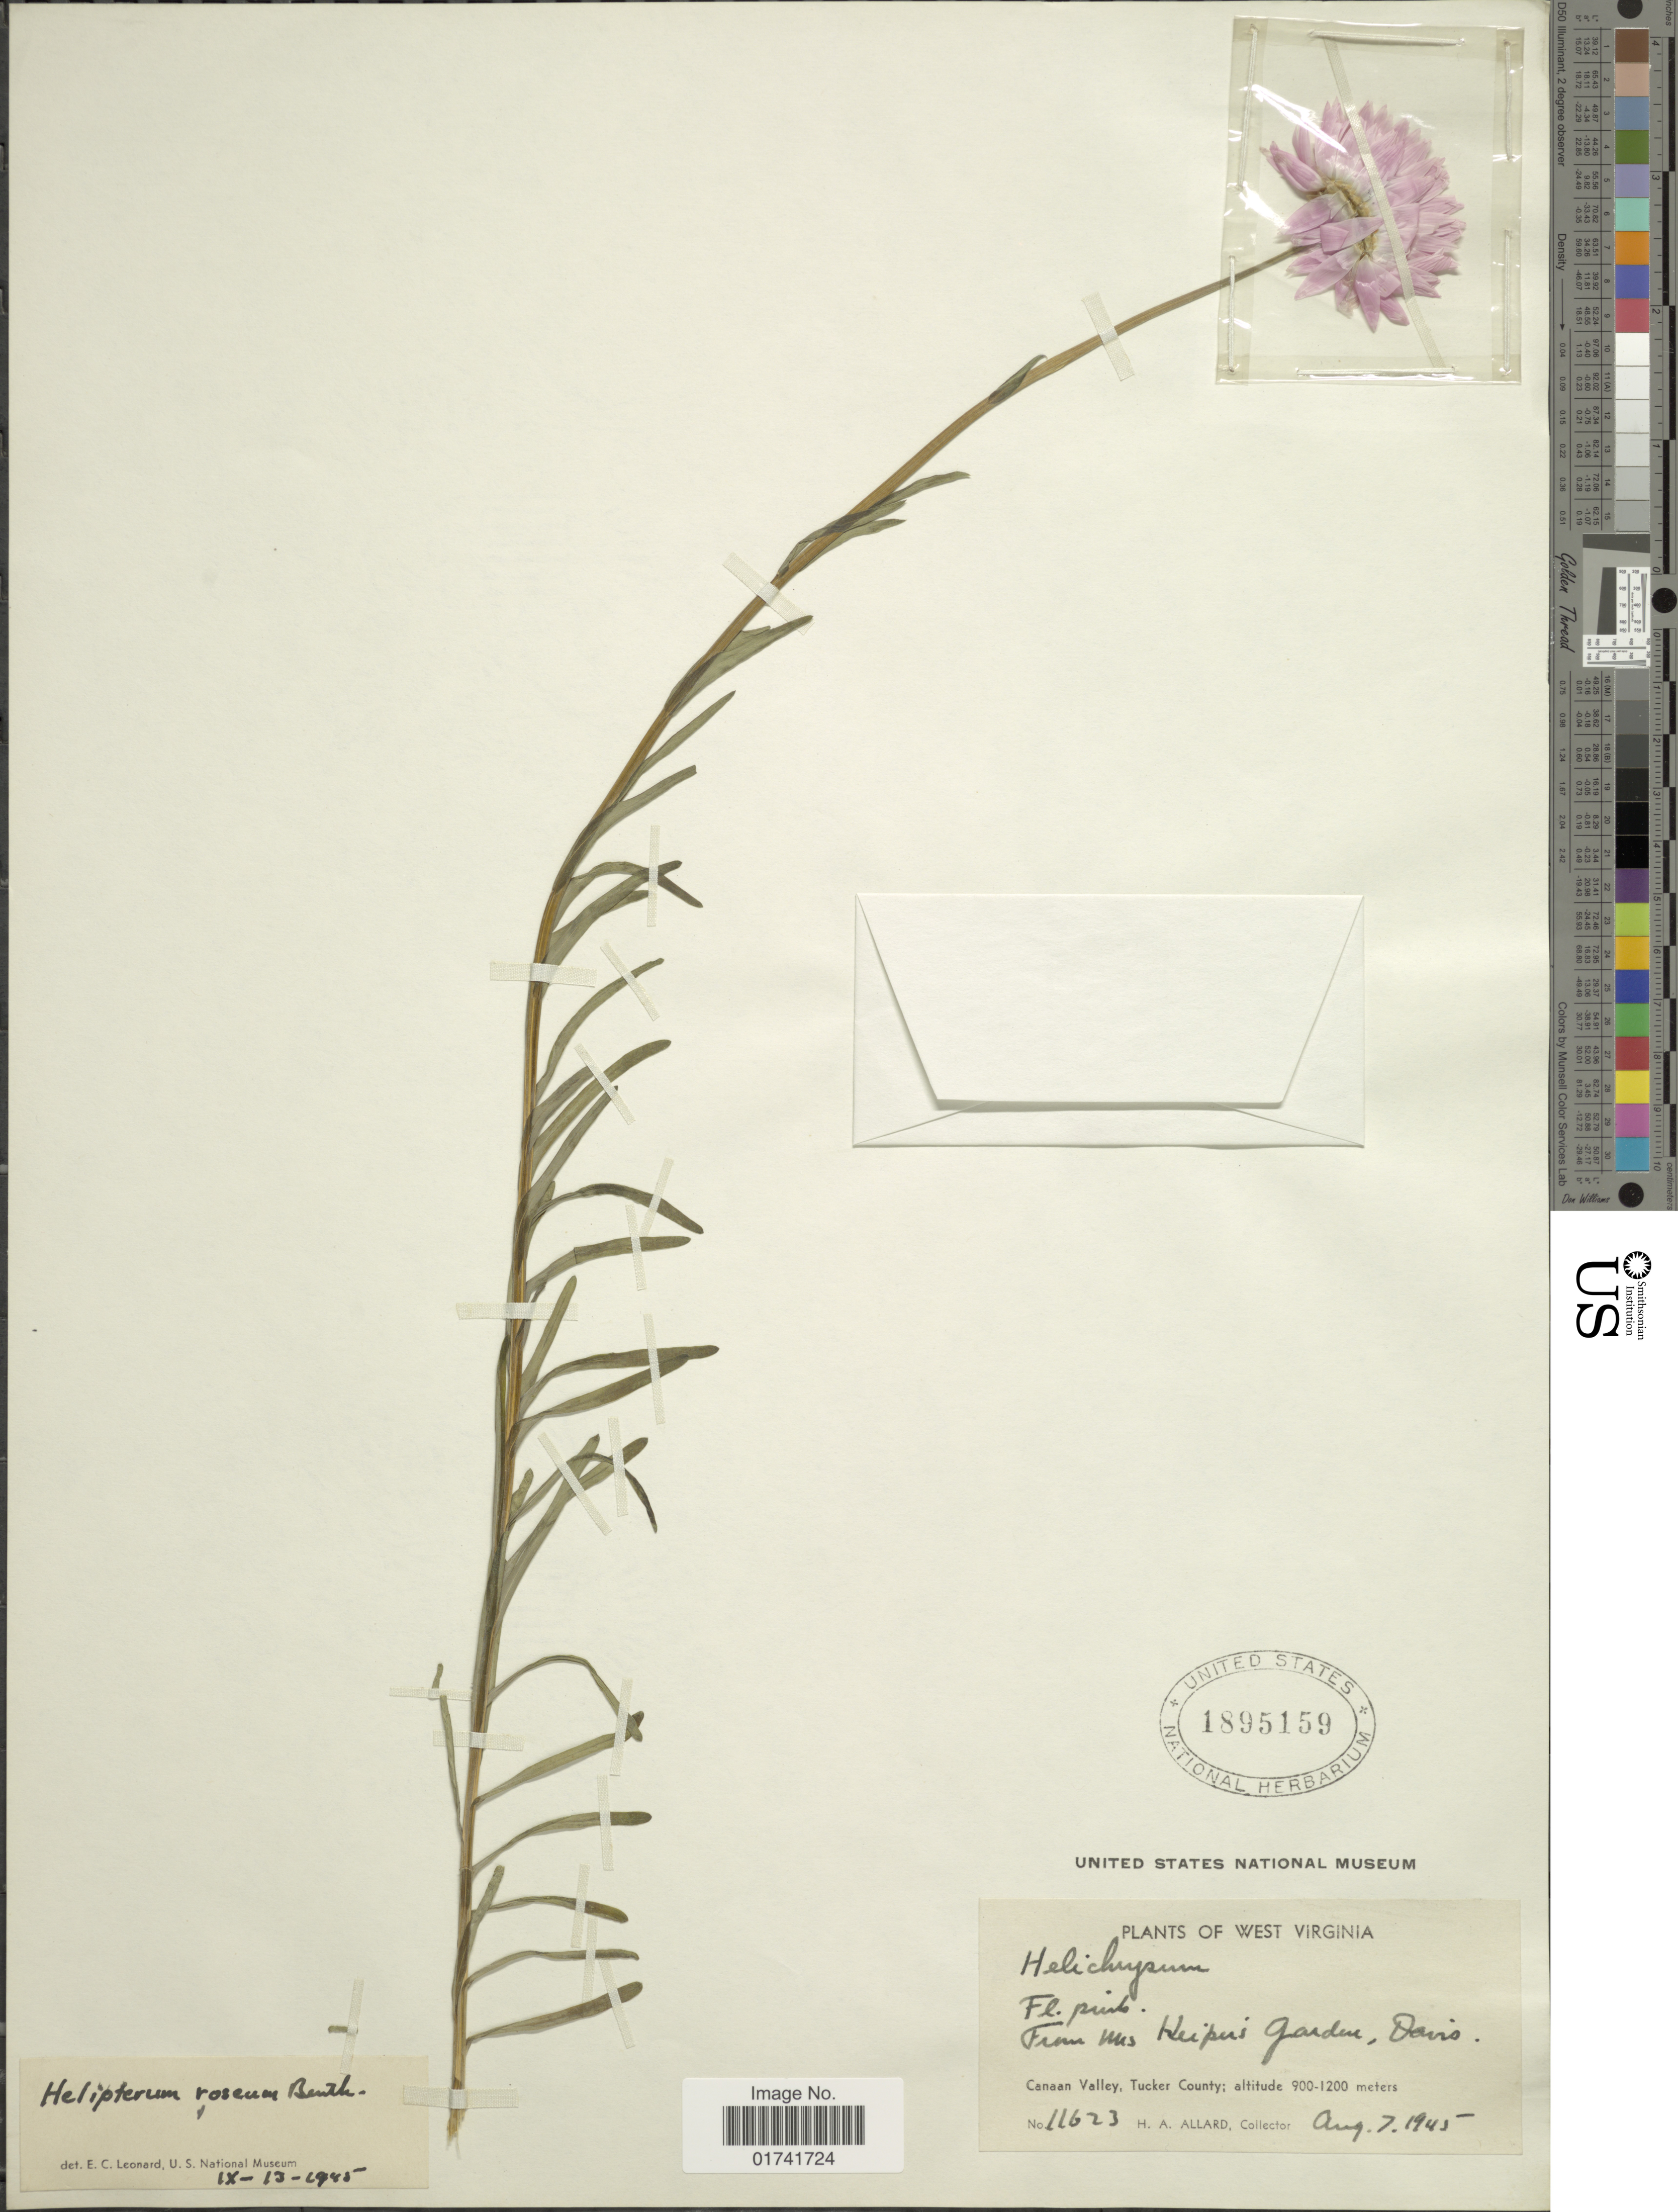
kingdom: Plantae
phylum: Tracheophyta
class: Magnoliopsida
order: Asterales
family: Asteraceae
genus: Helipterum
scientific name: Helipterum roseum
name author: Benth.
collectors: H. A. Allard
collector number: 11623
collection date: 1945-08-07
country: United States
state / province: West Virginia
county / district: Tucker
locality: Firm Mis Heipus Garden, Davis, Canaan Valley, Tucker County.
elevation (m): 900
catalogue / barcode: US 1895159